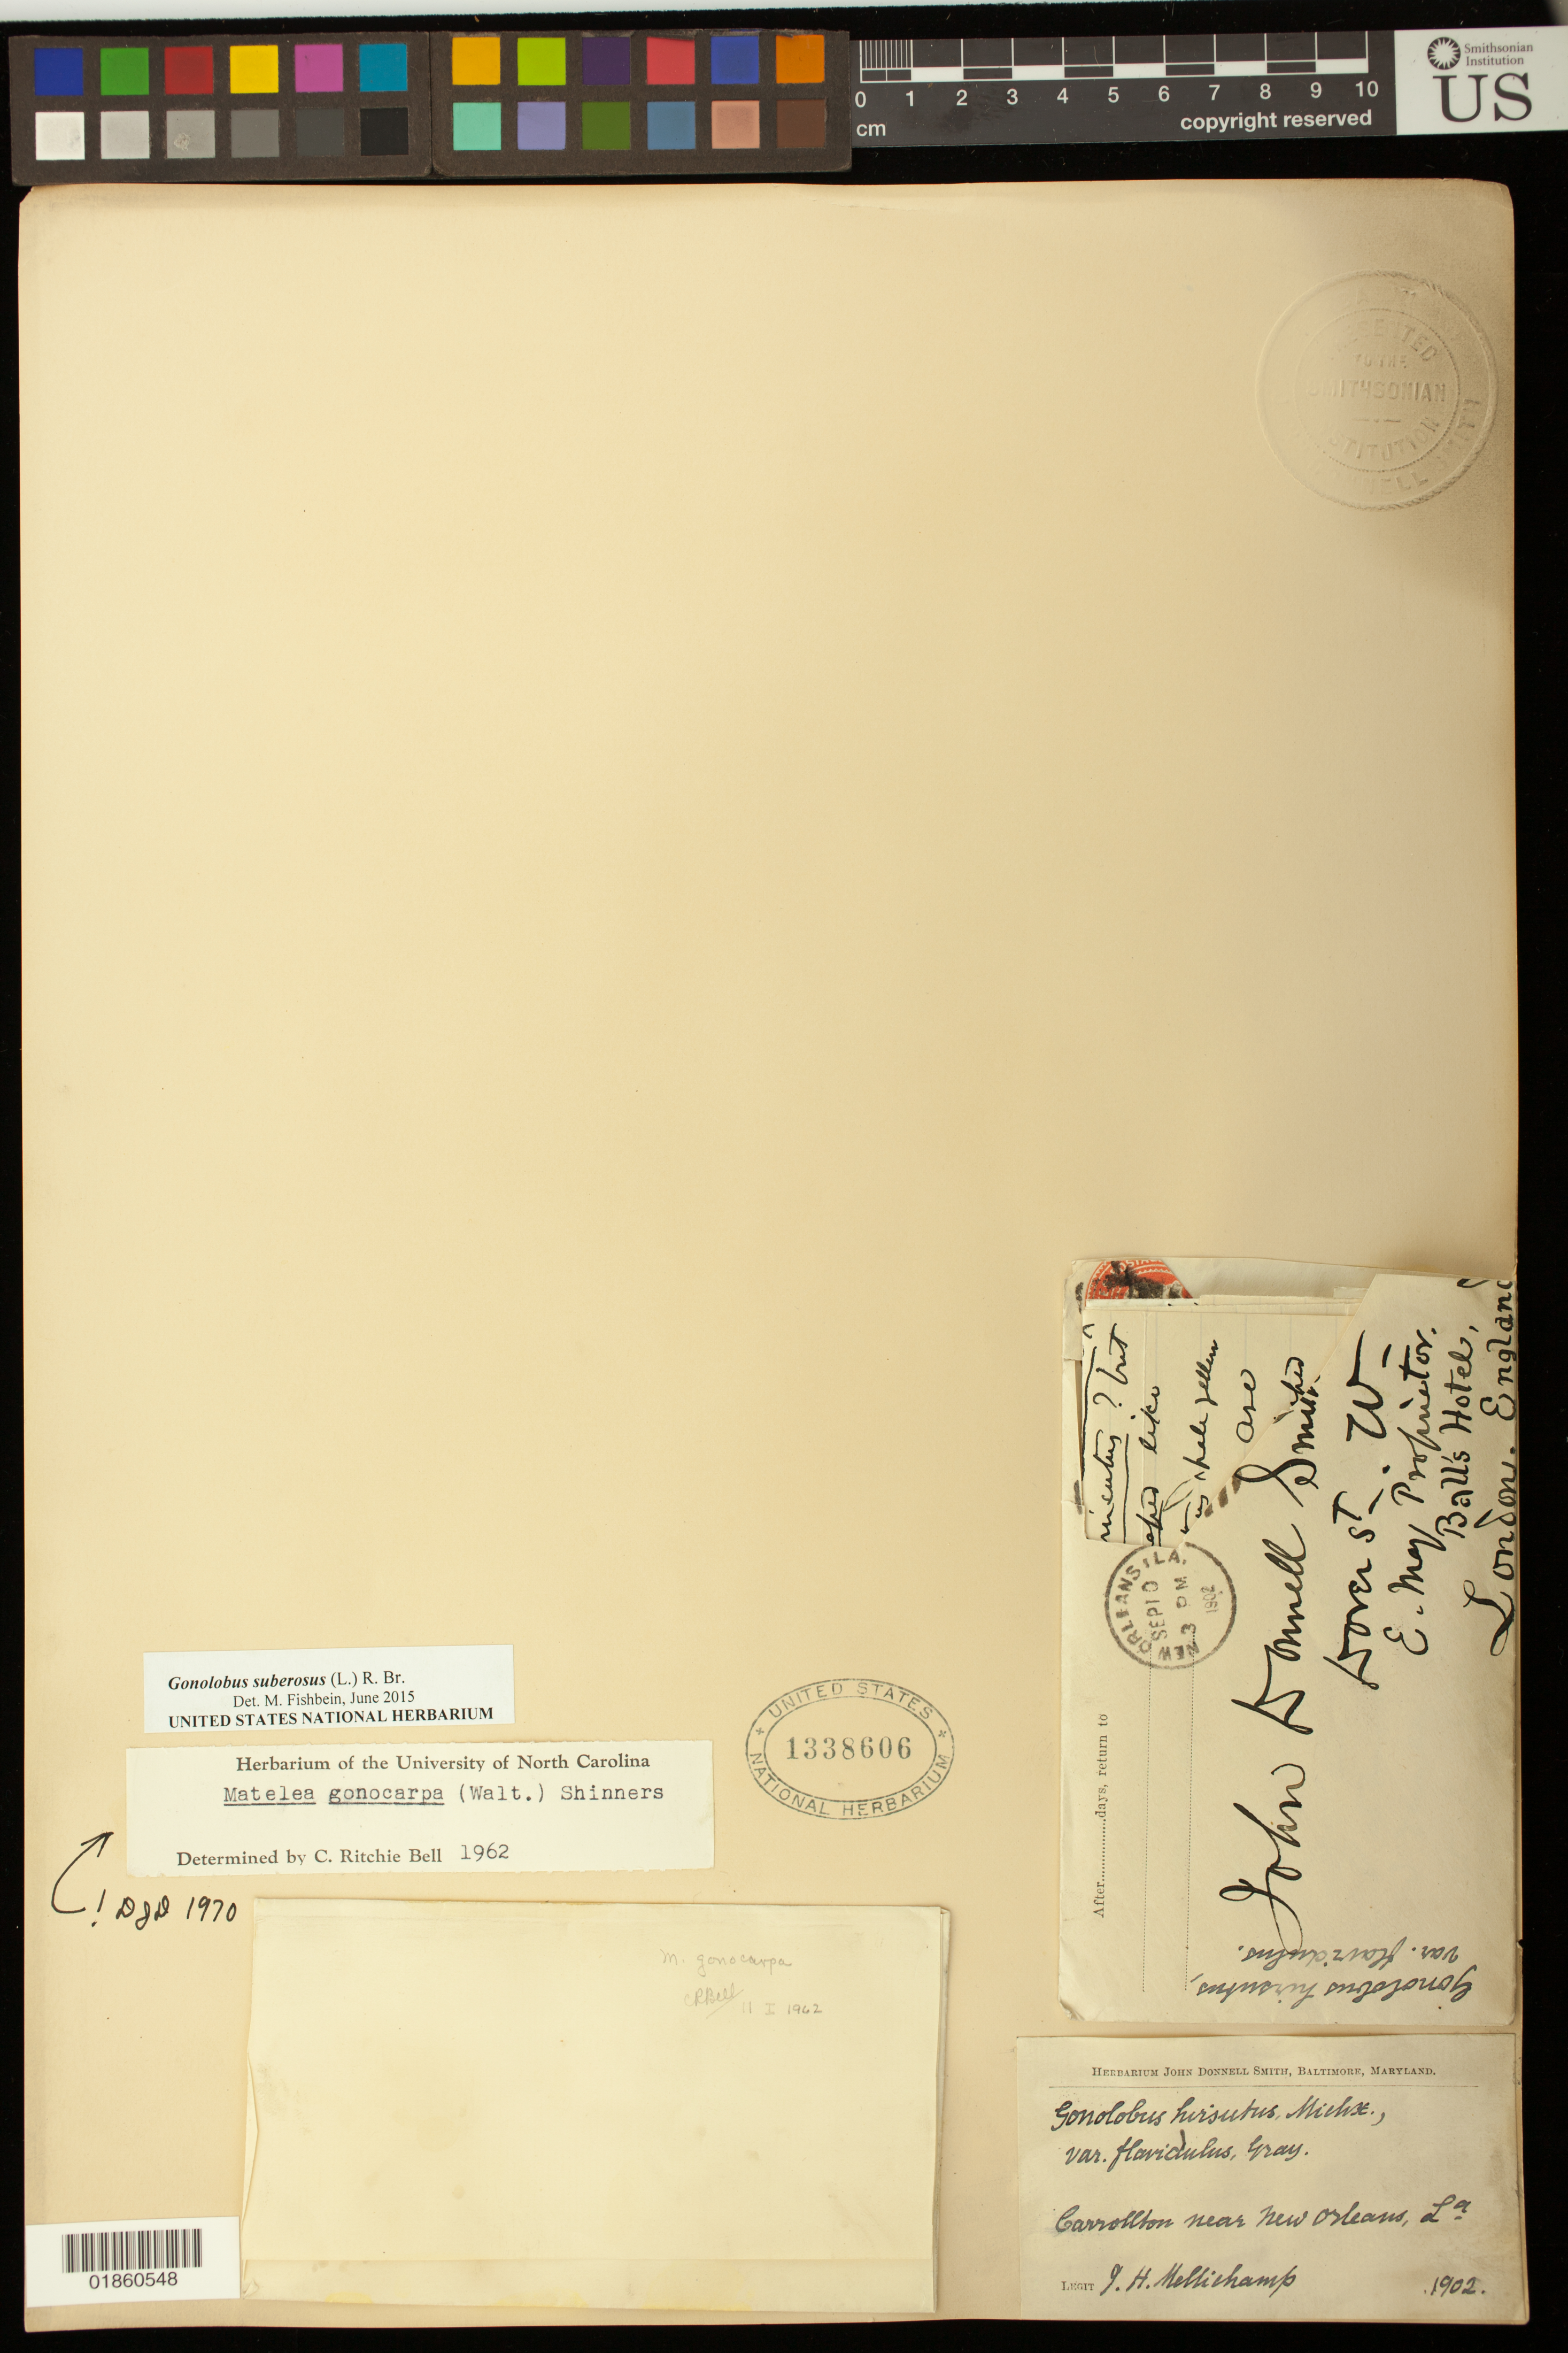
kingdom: Plantae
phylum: Tracheophyta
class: Magnoliopsida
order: Gentianales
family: Apocynaceae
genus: Gonolobus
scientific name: Gonolobus suberosus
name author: (L.) R. Br.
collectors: J. H. Mellichamp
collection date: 1902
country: United States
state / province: Louisiana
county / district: Orleans Parish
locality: Carrollton near New Orleans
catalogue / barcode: US 1338606